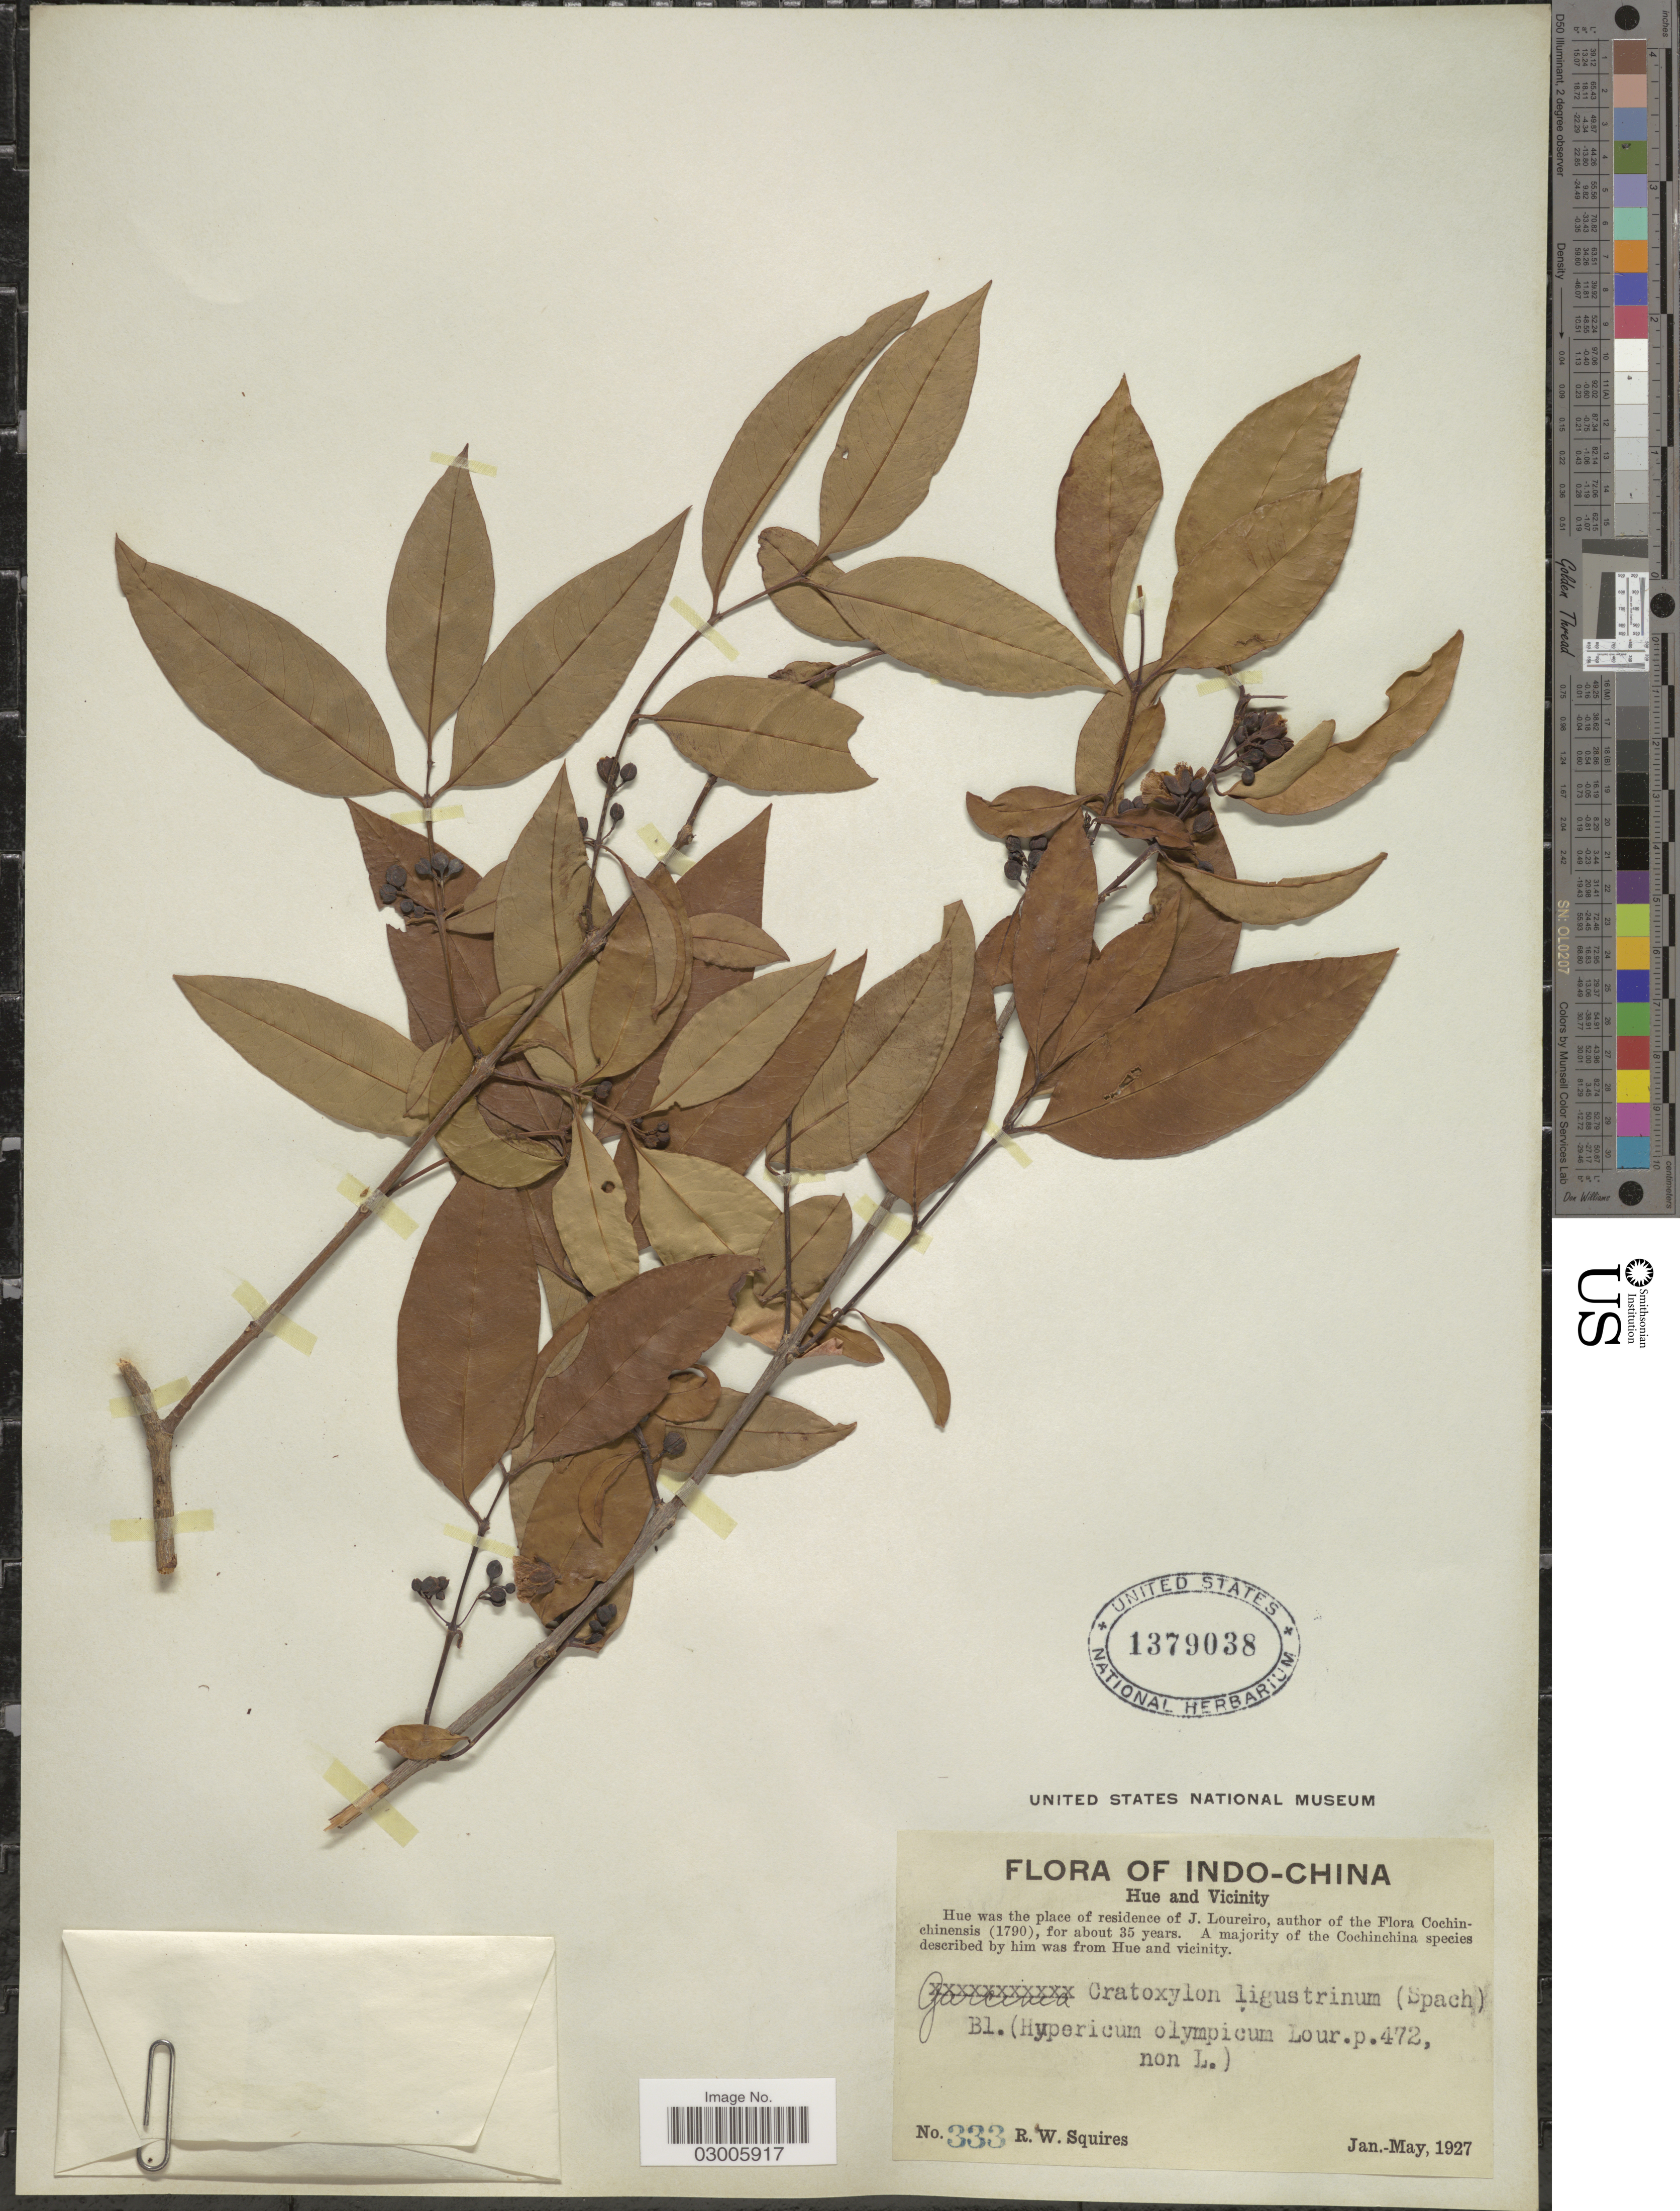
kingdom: Plantae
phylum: Tracheophyta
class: Magnoliopsida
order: Malpighiales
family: Hypericaceae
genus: Cratoxylum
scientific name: Cratoxylum ligustrinum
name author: (Spach) Blume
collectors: R. Squires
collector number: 333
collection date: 1927-01/1927-05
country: Vietnam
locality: Indo-China. Hue and Vicinity.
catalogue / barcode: US 1379038